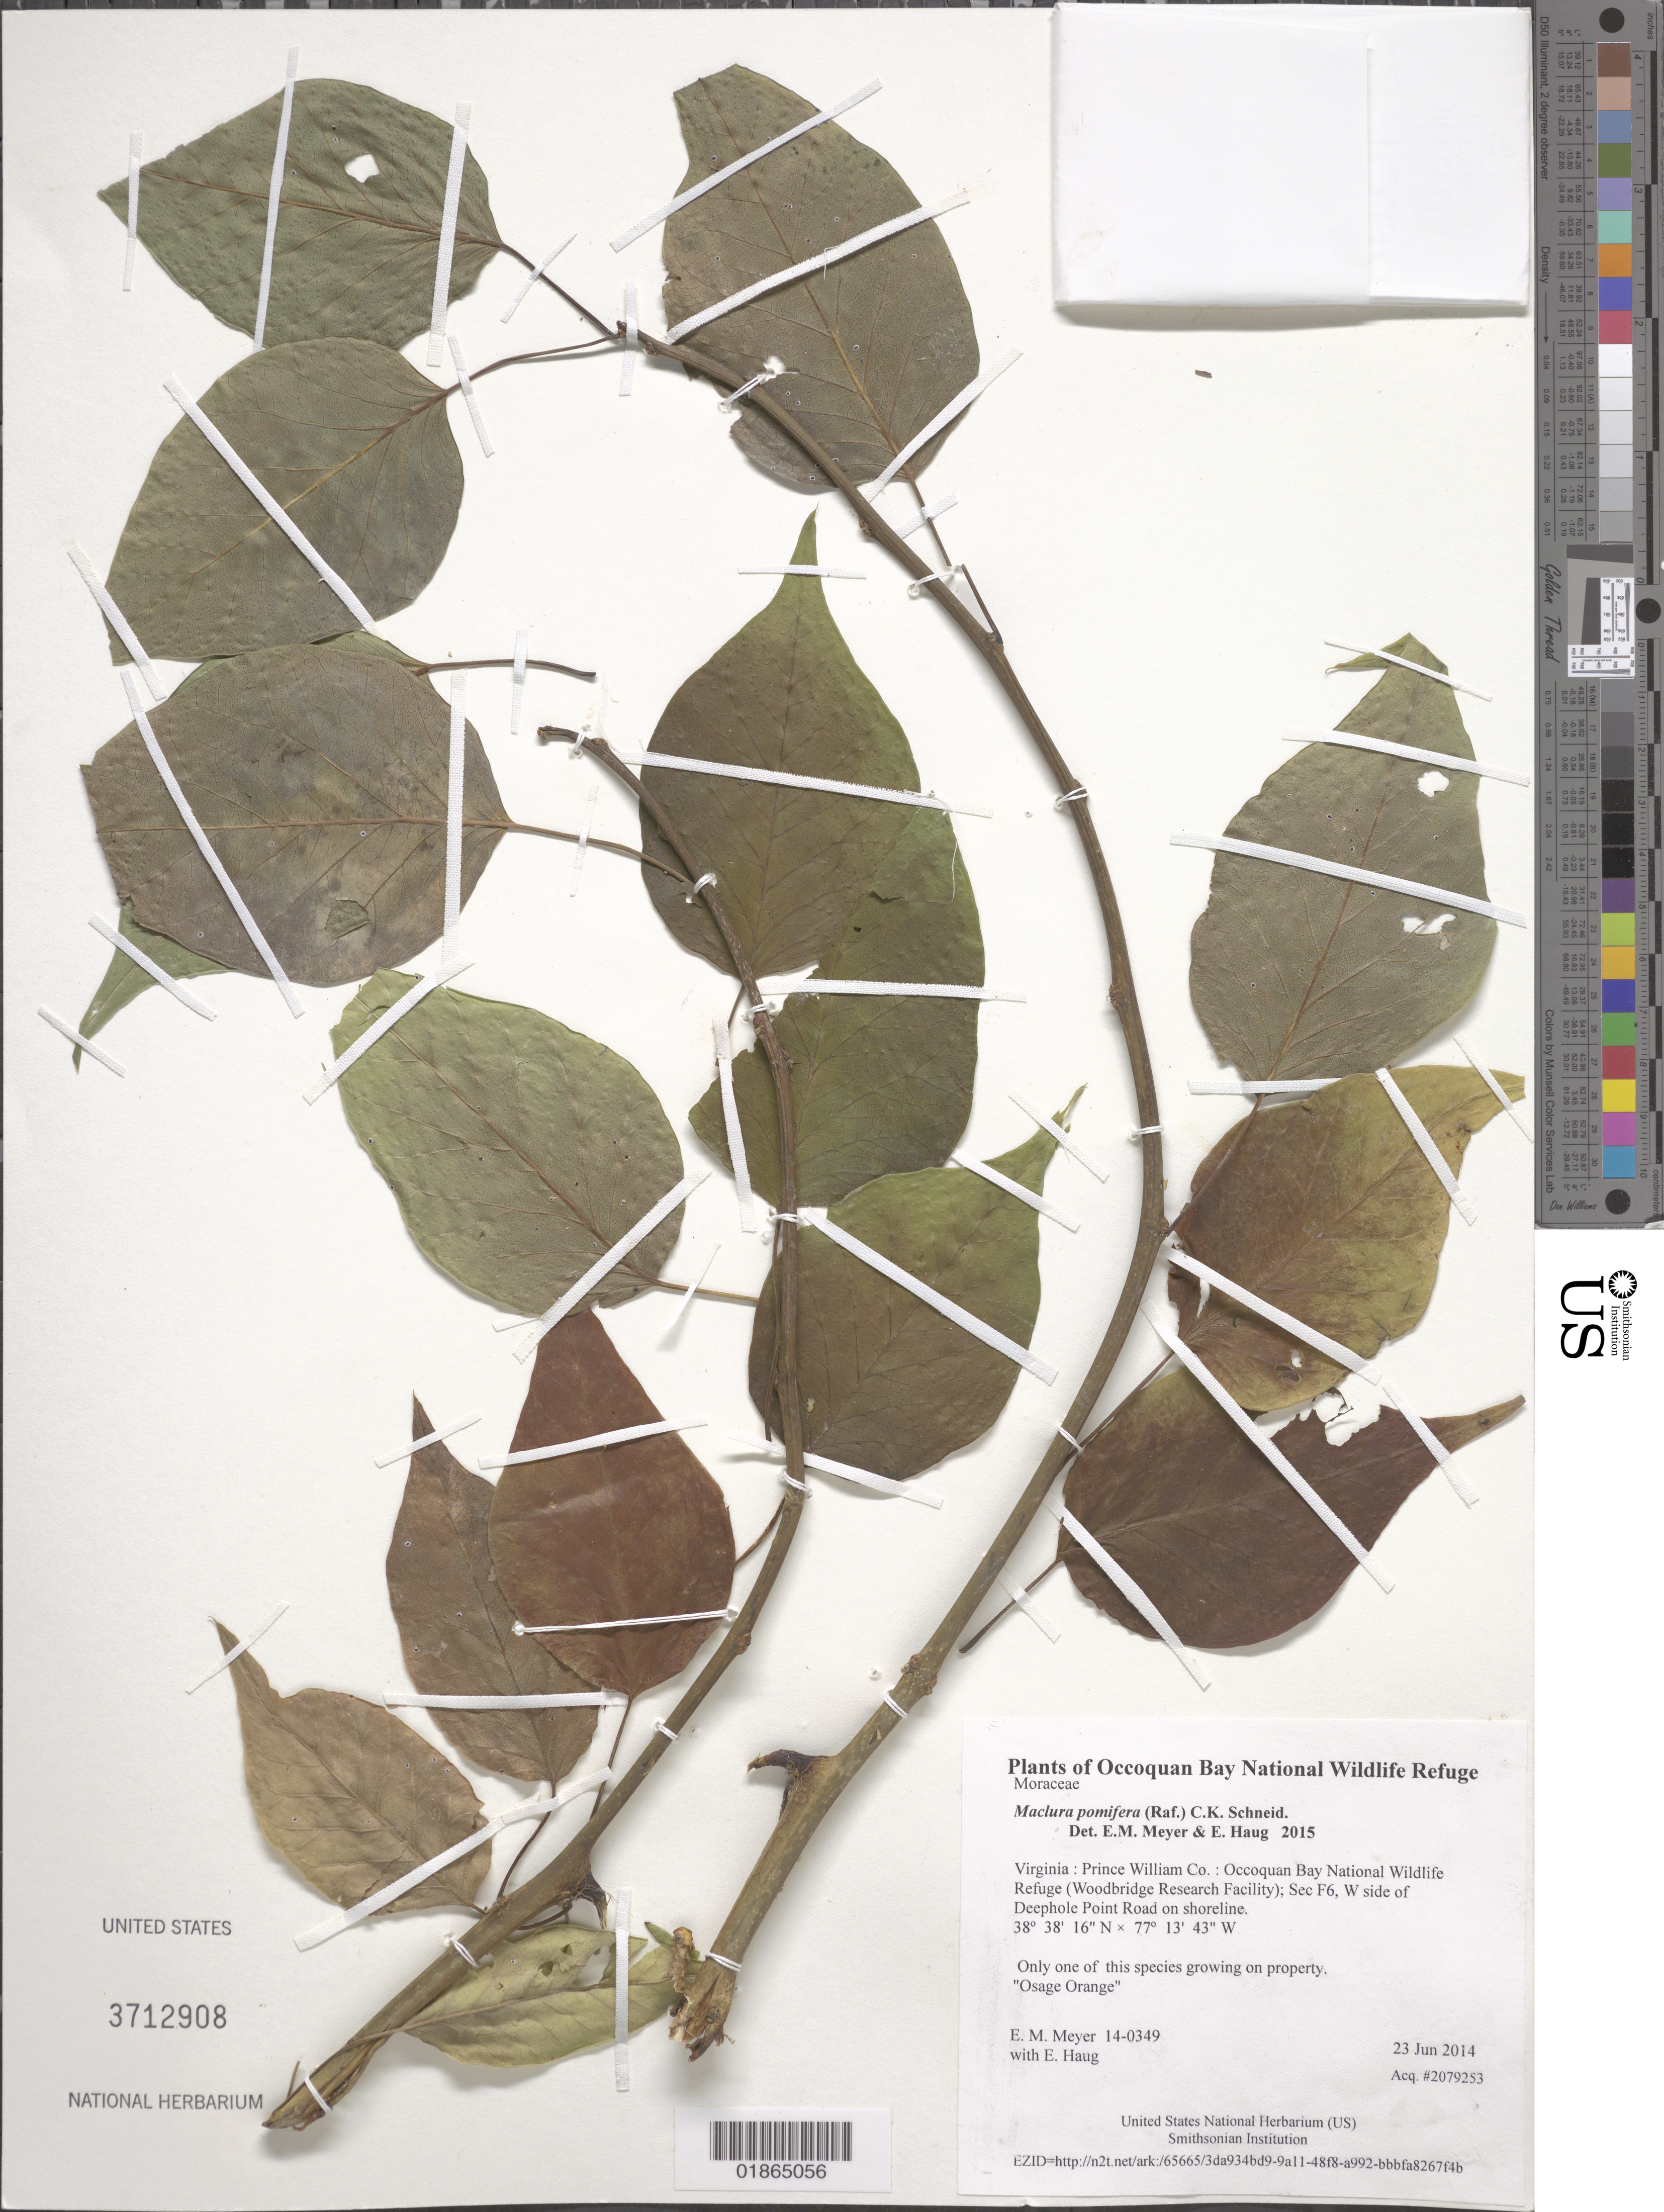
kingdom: Plantae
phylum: Tracheophyta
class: Magnoliopsida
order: Rosales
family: Moraceae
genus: Maclura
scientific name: Maclura pomifera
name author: (Raf.) C.K. Schneid.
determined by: Meyer, E. M.; Haug, E.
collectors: E. M. Meyer & E. Haug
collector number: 14-0349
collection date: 2014-06-23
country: United States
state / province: Virginia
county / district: Prince William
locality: Occoquan Bay National Wildlife Refuge (Woodbridge Research Facility); Sec F6, W side of Deephole Point Road on shoreline.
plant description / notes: Osage Orange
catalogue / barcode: US 3712908